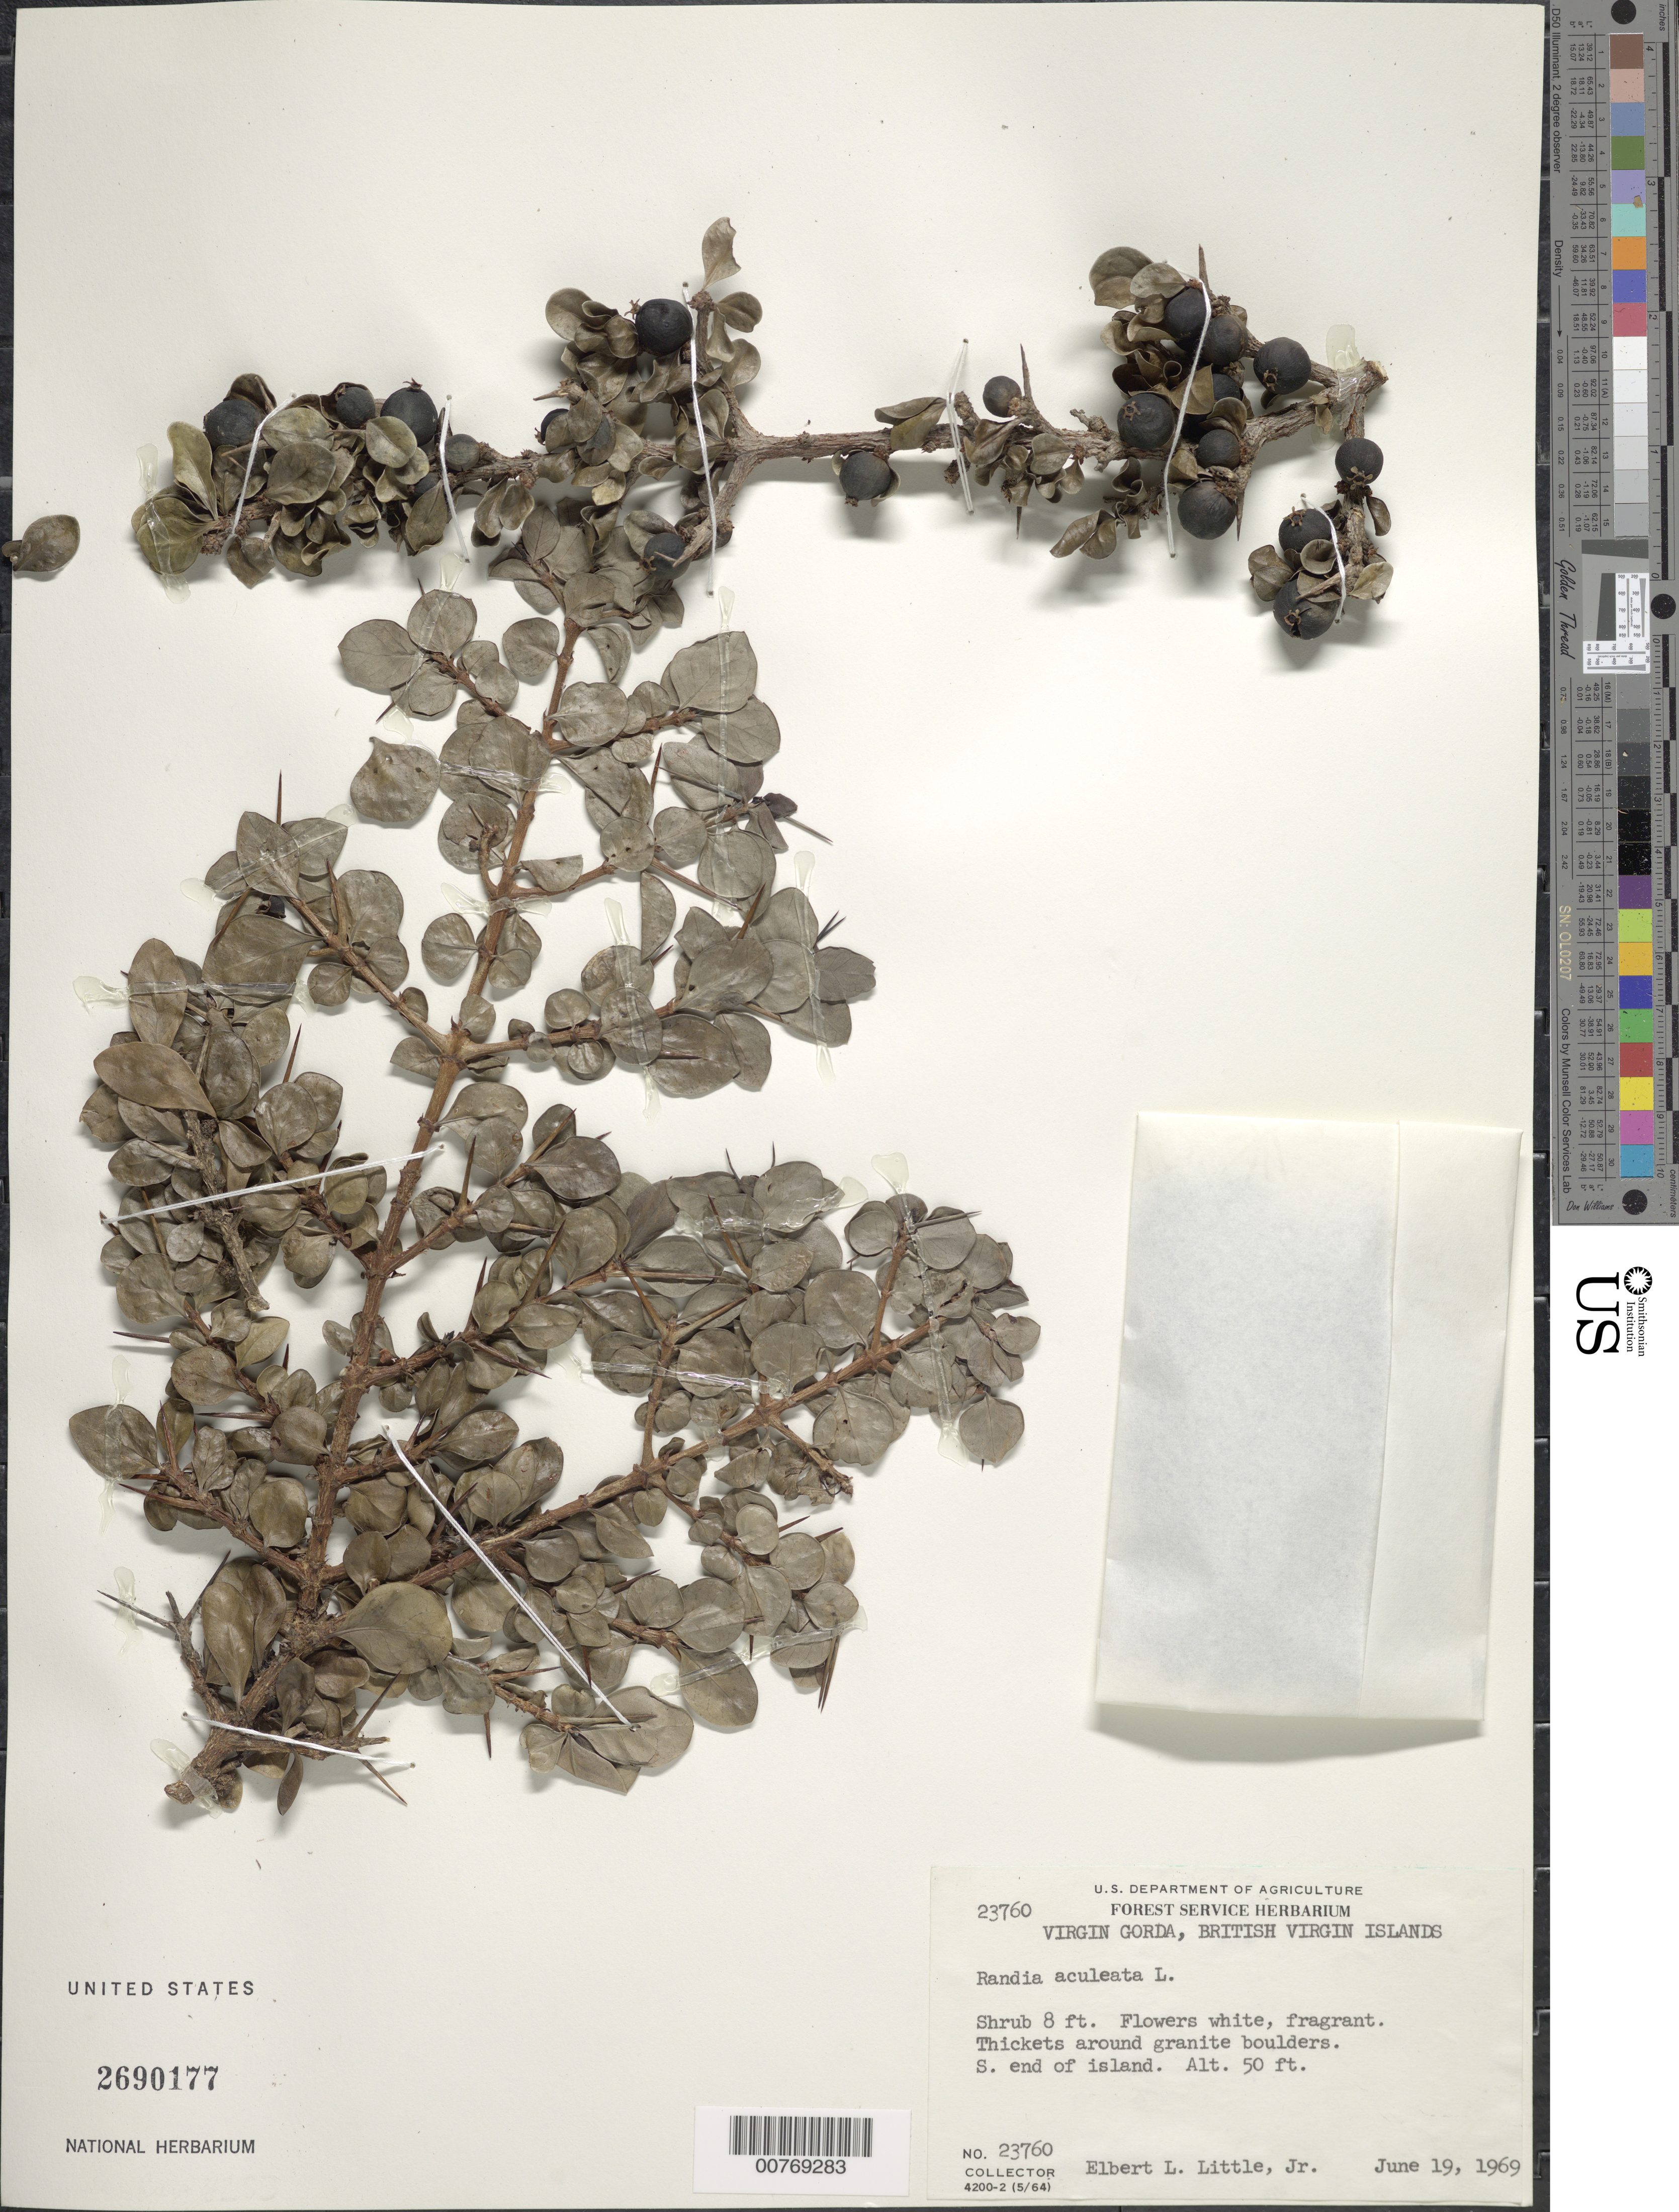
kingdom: Plantae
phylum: Tracheophyta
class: Magnoliopsida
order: Gentianales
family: Rubiaceae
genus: Randia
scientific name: Randia aculeata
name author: L.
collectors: E. L. Little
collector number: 23760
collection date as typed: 19 Jun 1969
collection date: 1969-06-19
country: British Virgin Islands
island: Virgin Gorda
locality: S end of island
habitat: Thickets around granite boulders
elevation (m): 15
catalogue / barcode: US 2690177